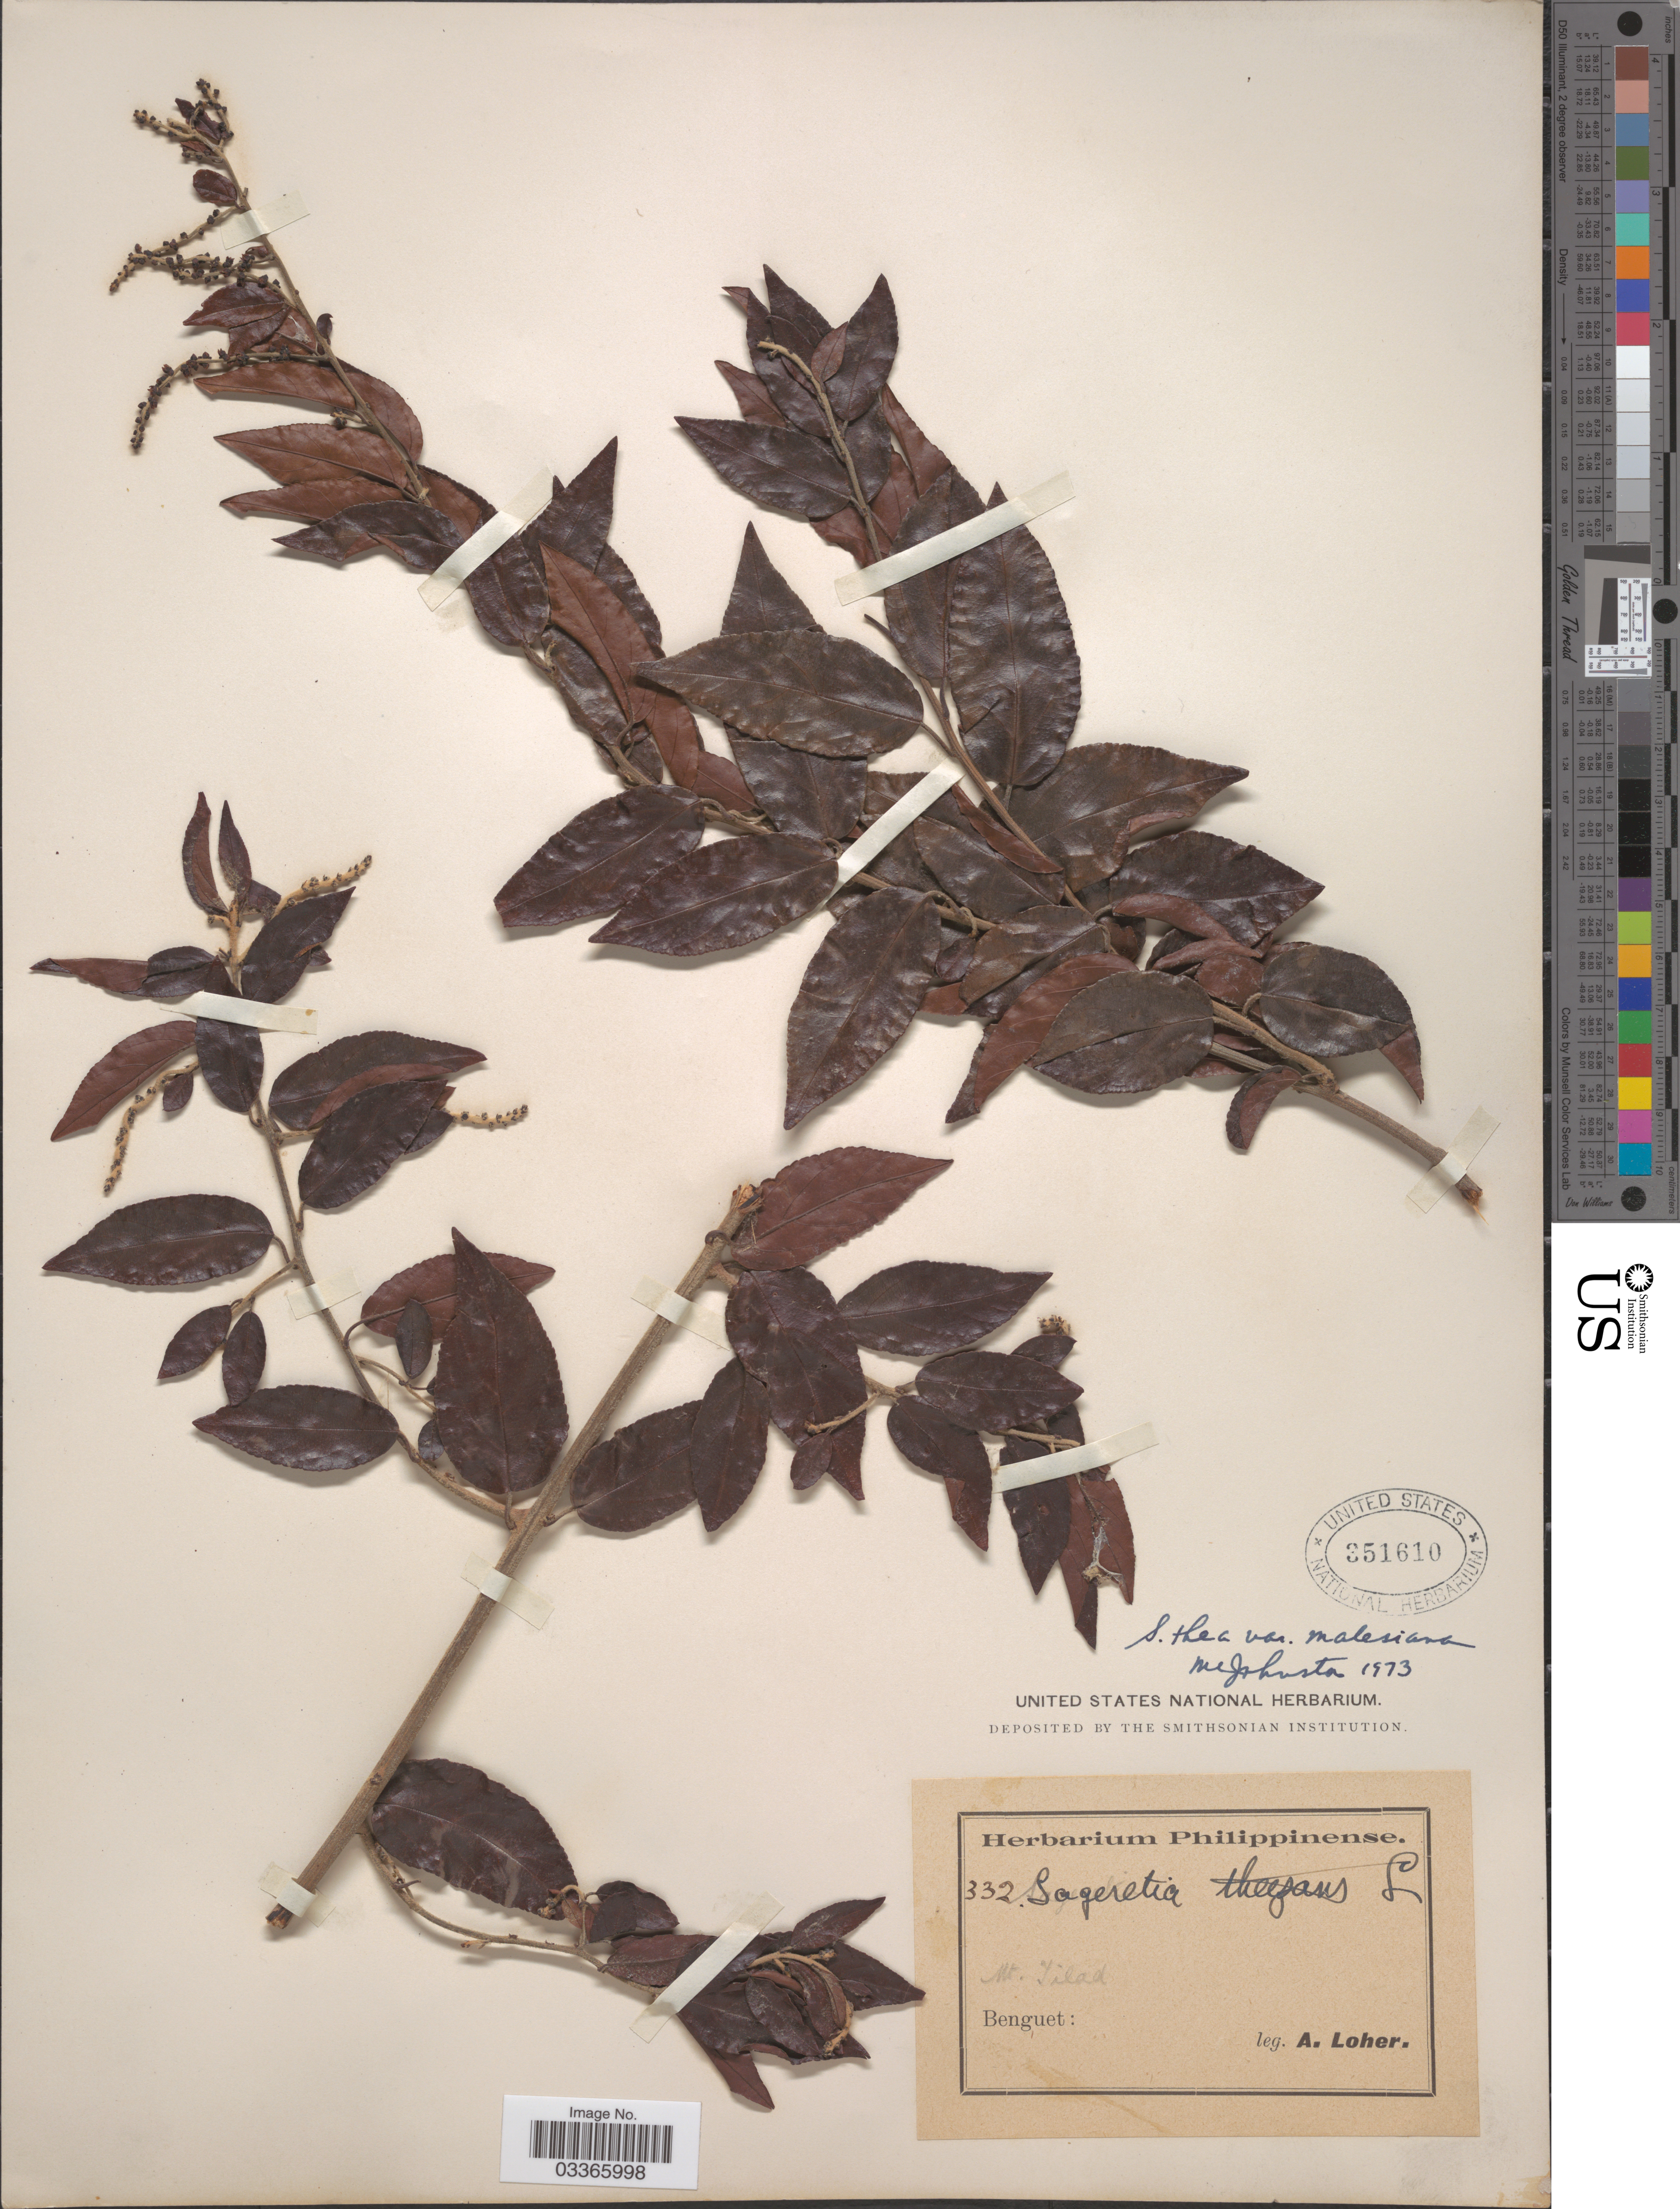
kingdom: Plantae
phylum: Tracheophyta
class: Magnoliopsida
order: Rosales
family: Rhamnaceae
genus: Sageretia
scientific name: Sageretia teezans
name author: Brongn.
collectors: A. Loher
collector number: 332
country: Philippines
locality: Mt. Tilad, Benguet.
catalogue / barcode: US 351610